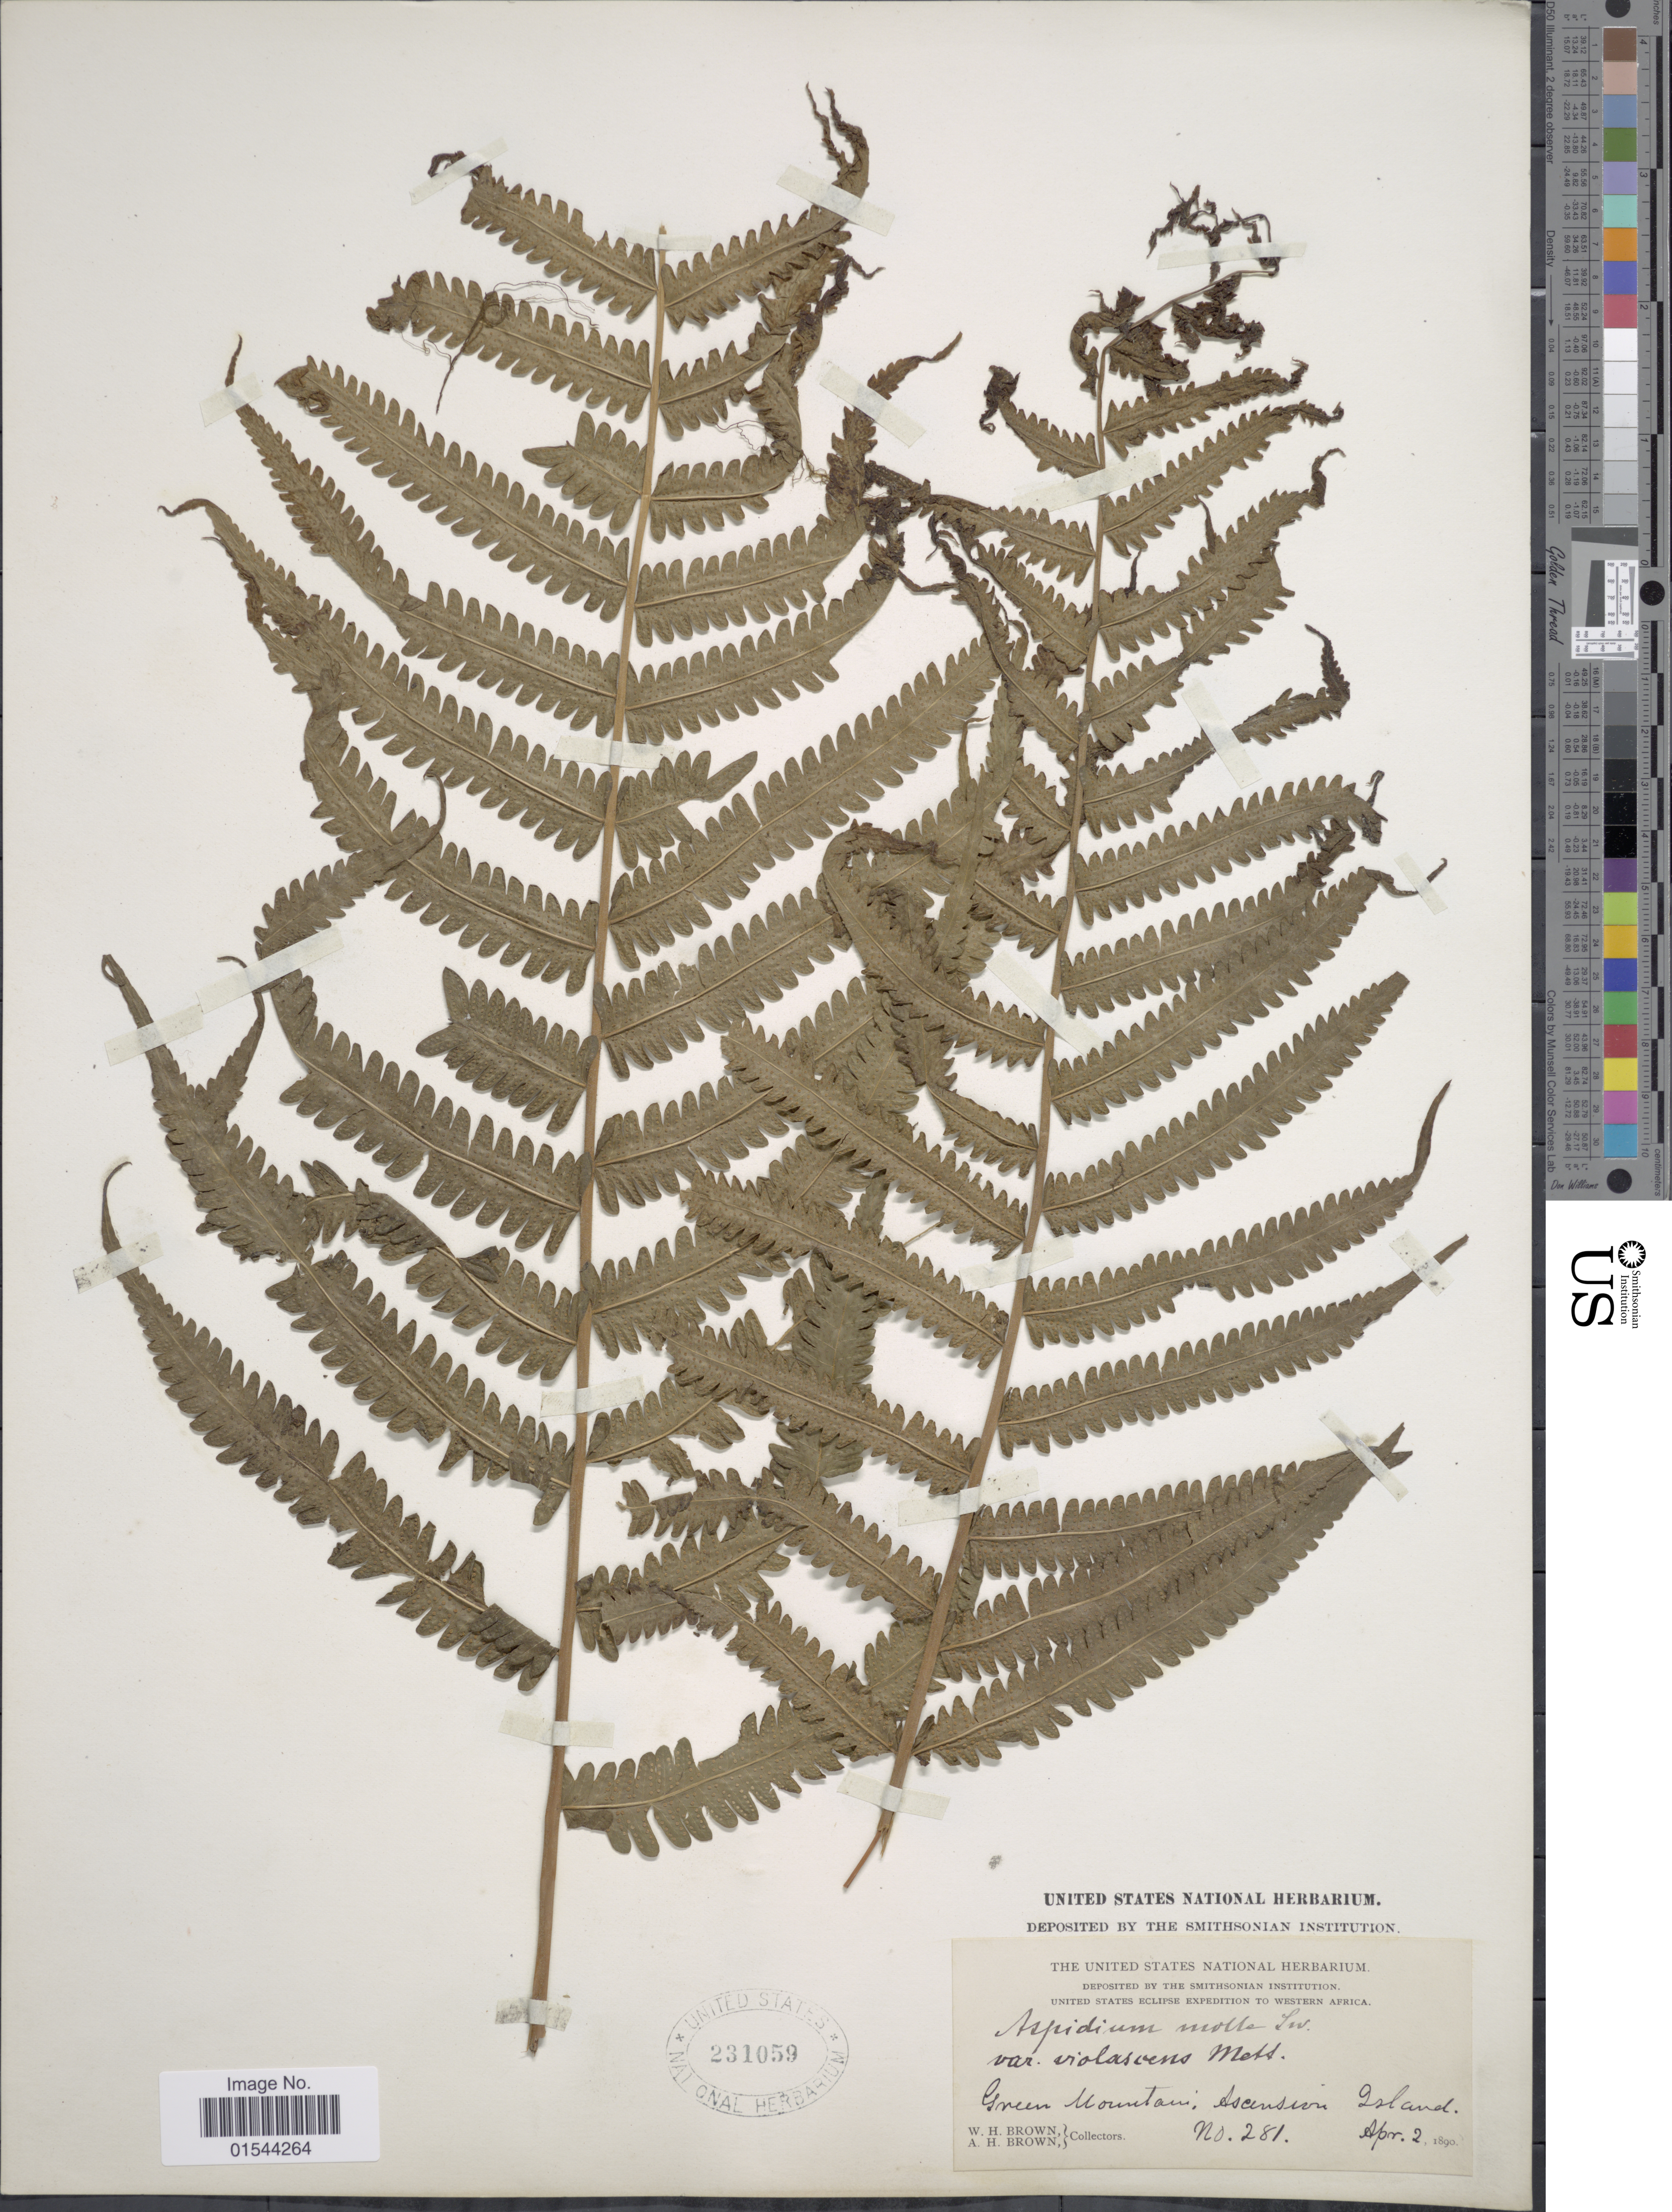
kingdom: Plantae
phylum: Tracheophyta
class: Polypodiopsida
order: Polypodiales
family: Thelypteridaceae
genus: Christella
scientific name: Christella hispidula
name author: (Decne.) Holttum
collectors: W. H. Brown & A. H. Brown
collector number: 281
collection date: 1890-04-02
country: St. Helena Islands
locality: Green Mountain: Ascunsion Island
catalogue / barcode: US 231059